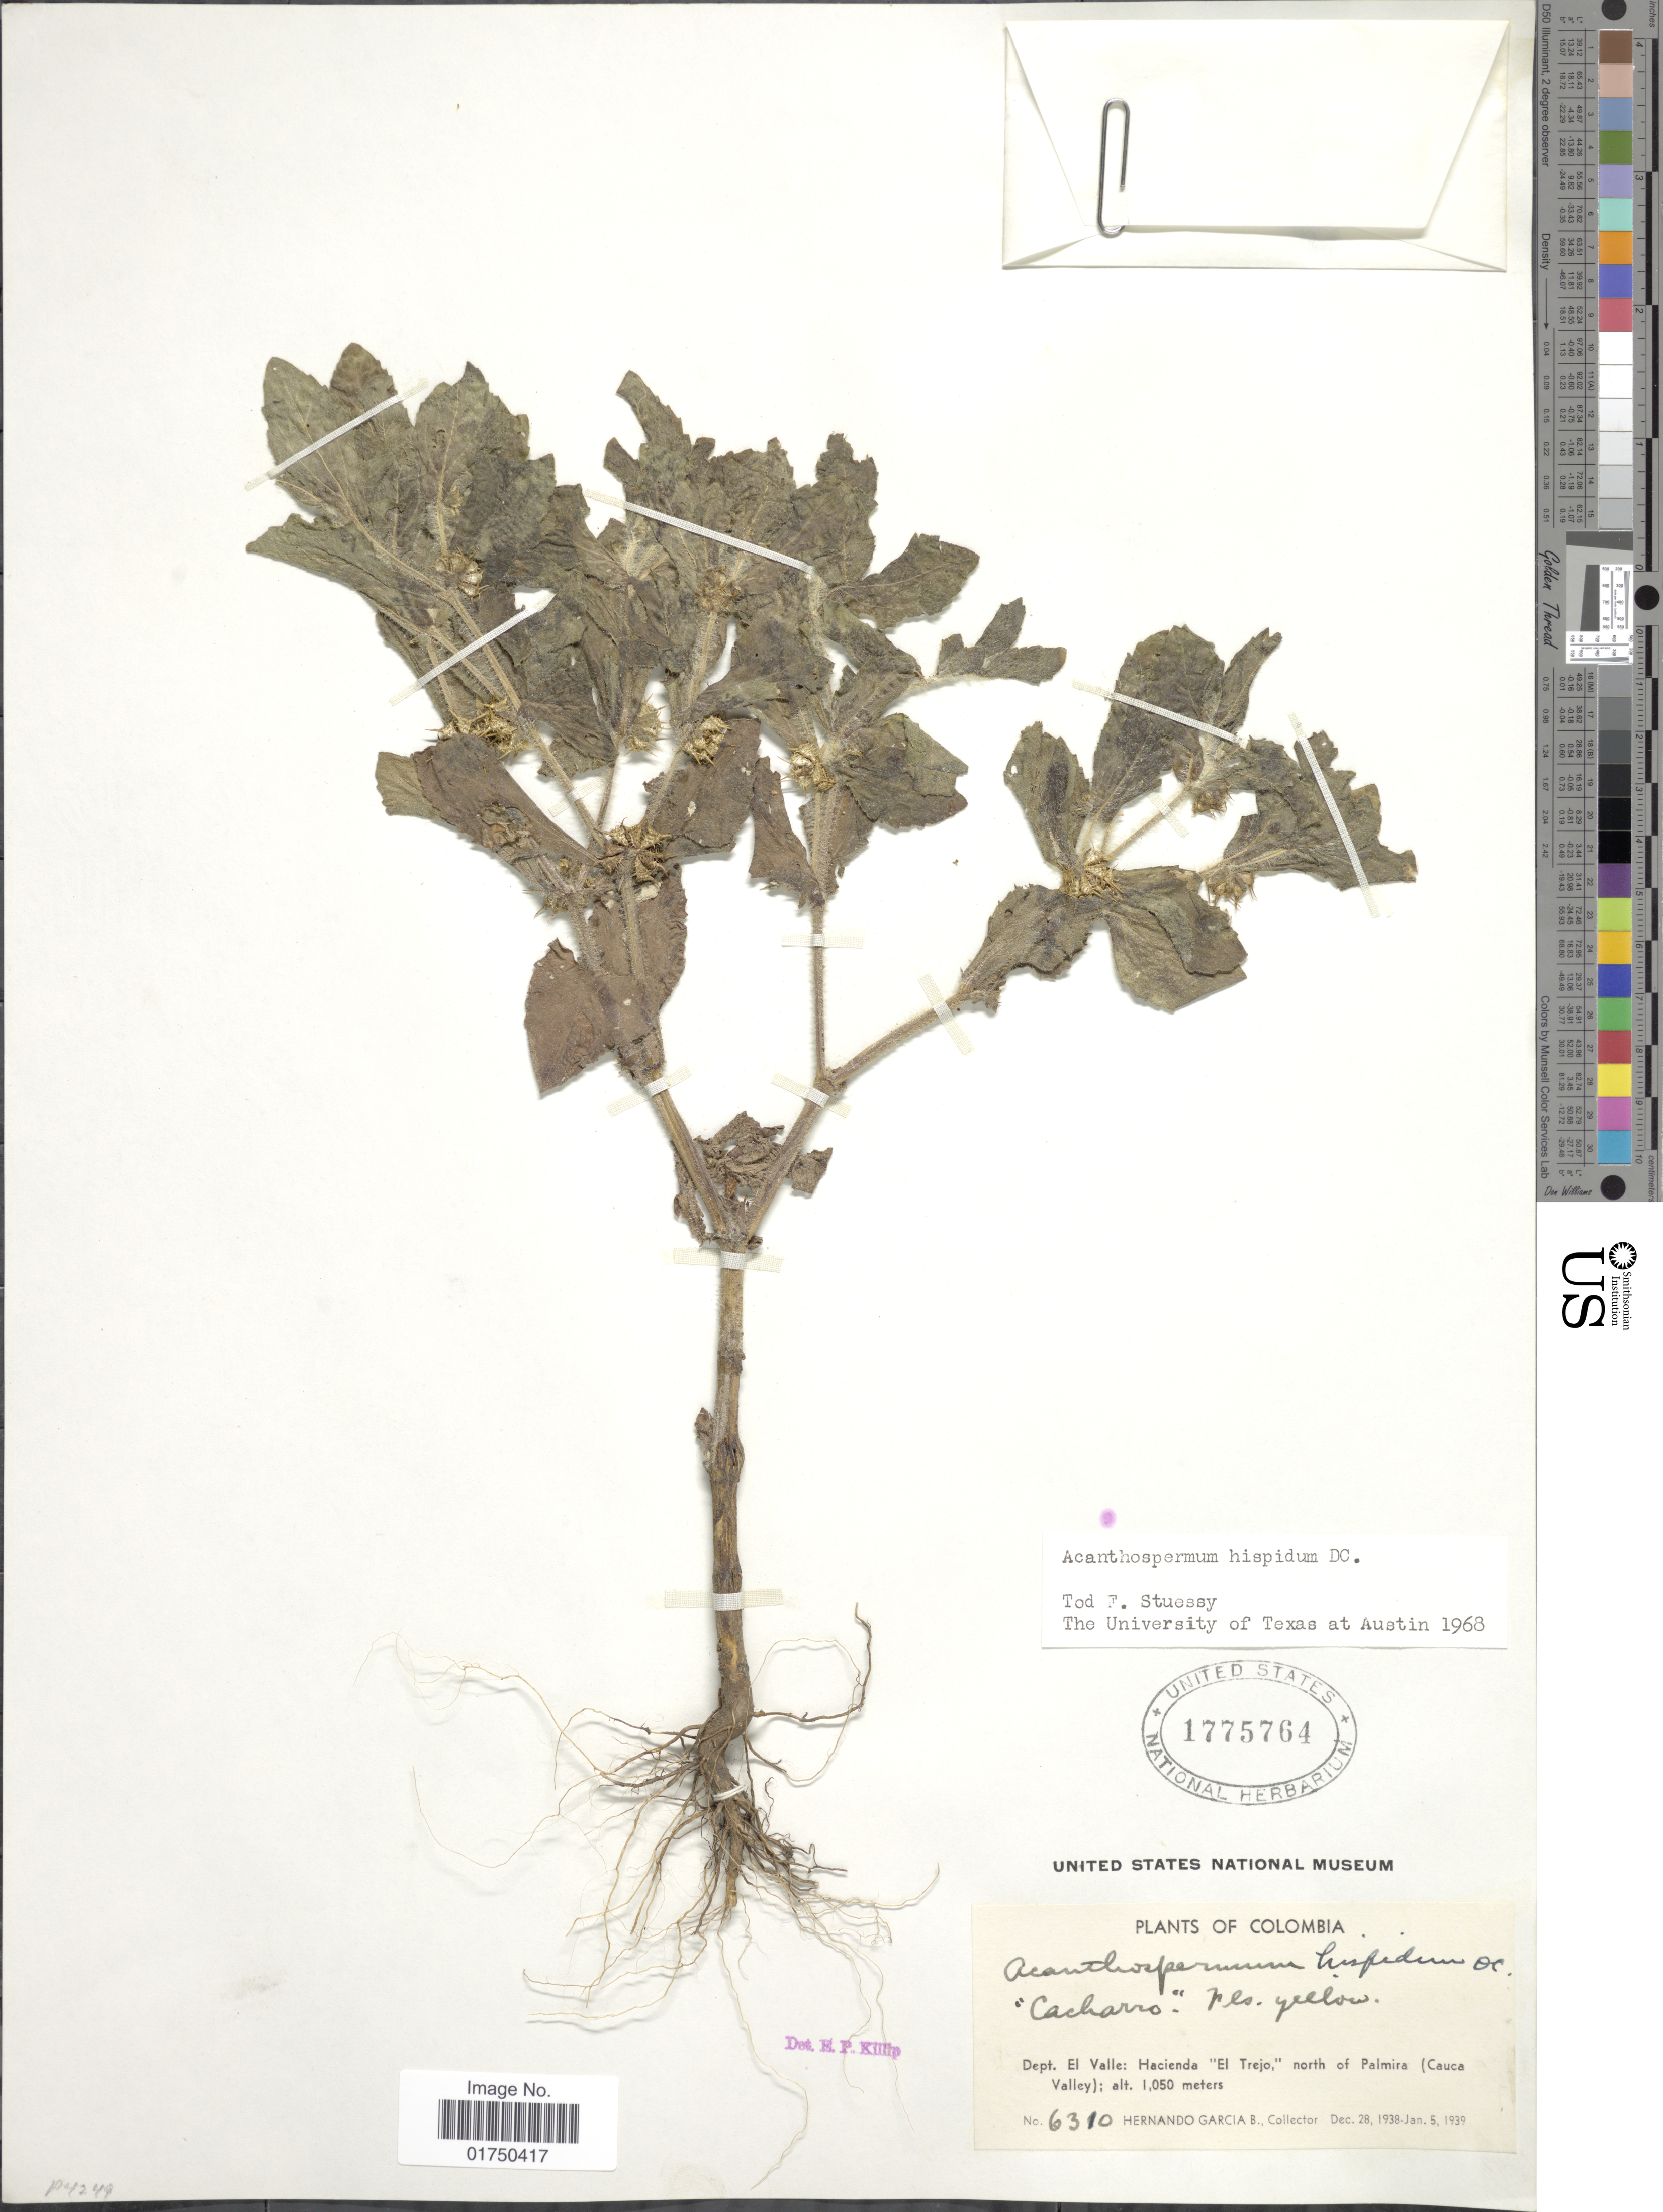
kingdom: Plantae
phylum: Tracheophyta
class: Magnoliopsida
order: Asterales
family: Asteraceae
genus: Acanthospermum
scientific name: Acanthospermum hispidum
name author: DC.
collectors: H. García Barriga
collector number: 6310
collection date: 1938-12-28/1939-01-05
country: Colombia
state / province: Valle del Cauca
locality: Dept. El Valle: Hacienda "El Trejo", north of Palmira (Cauca Valley)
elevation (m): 1050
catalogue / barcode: US 1775764